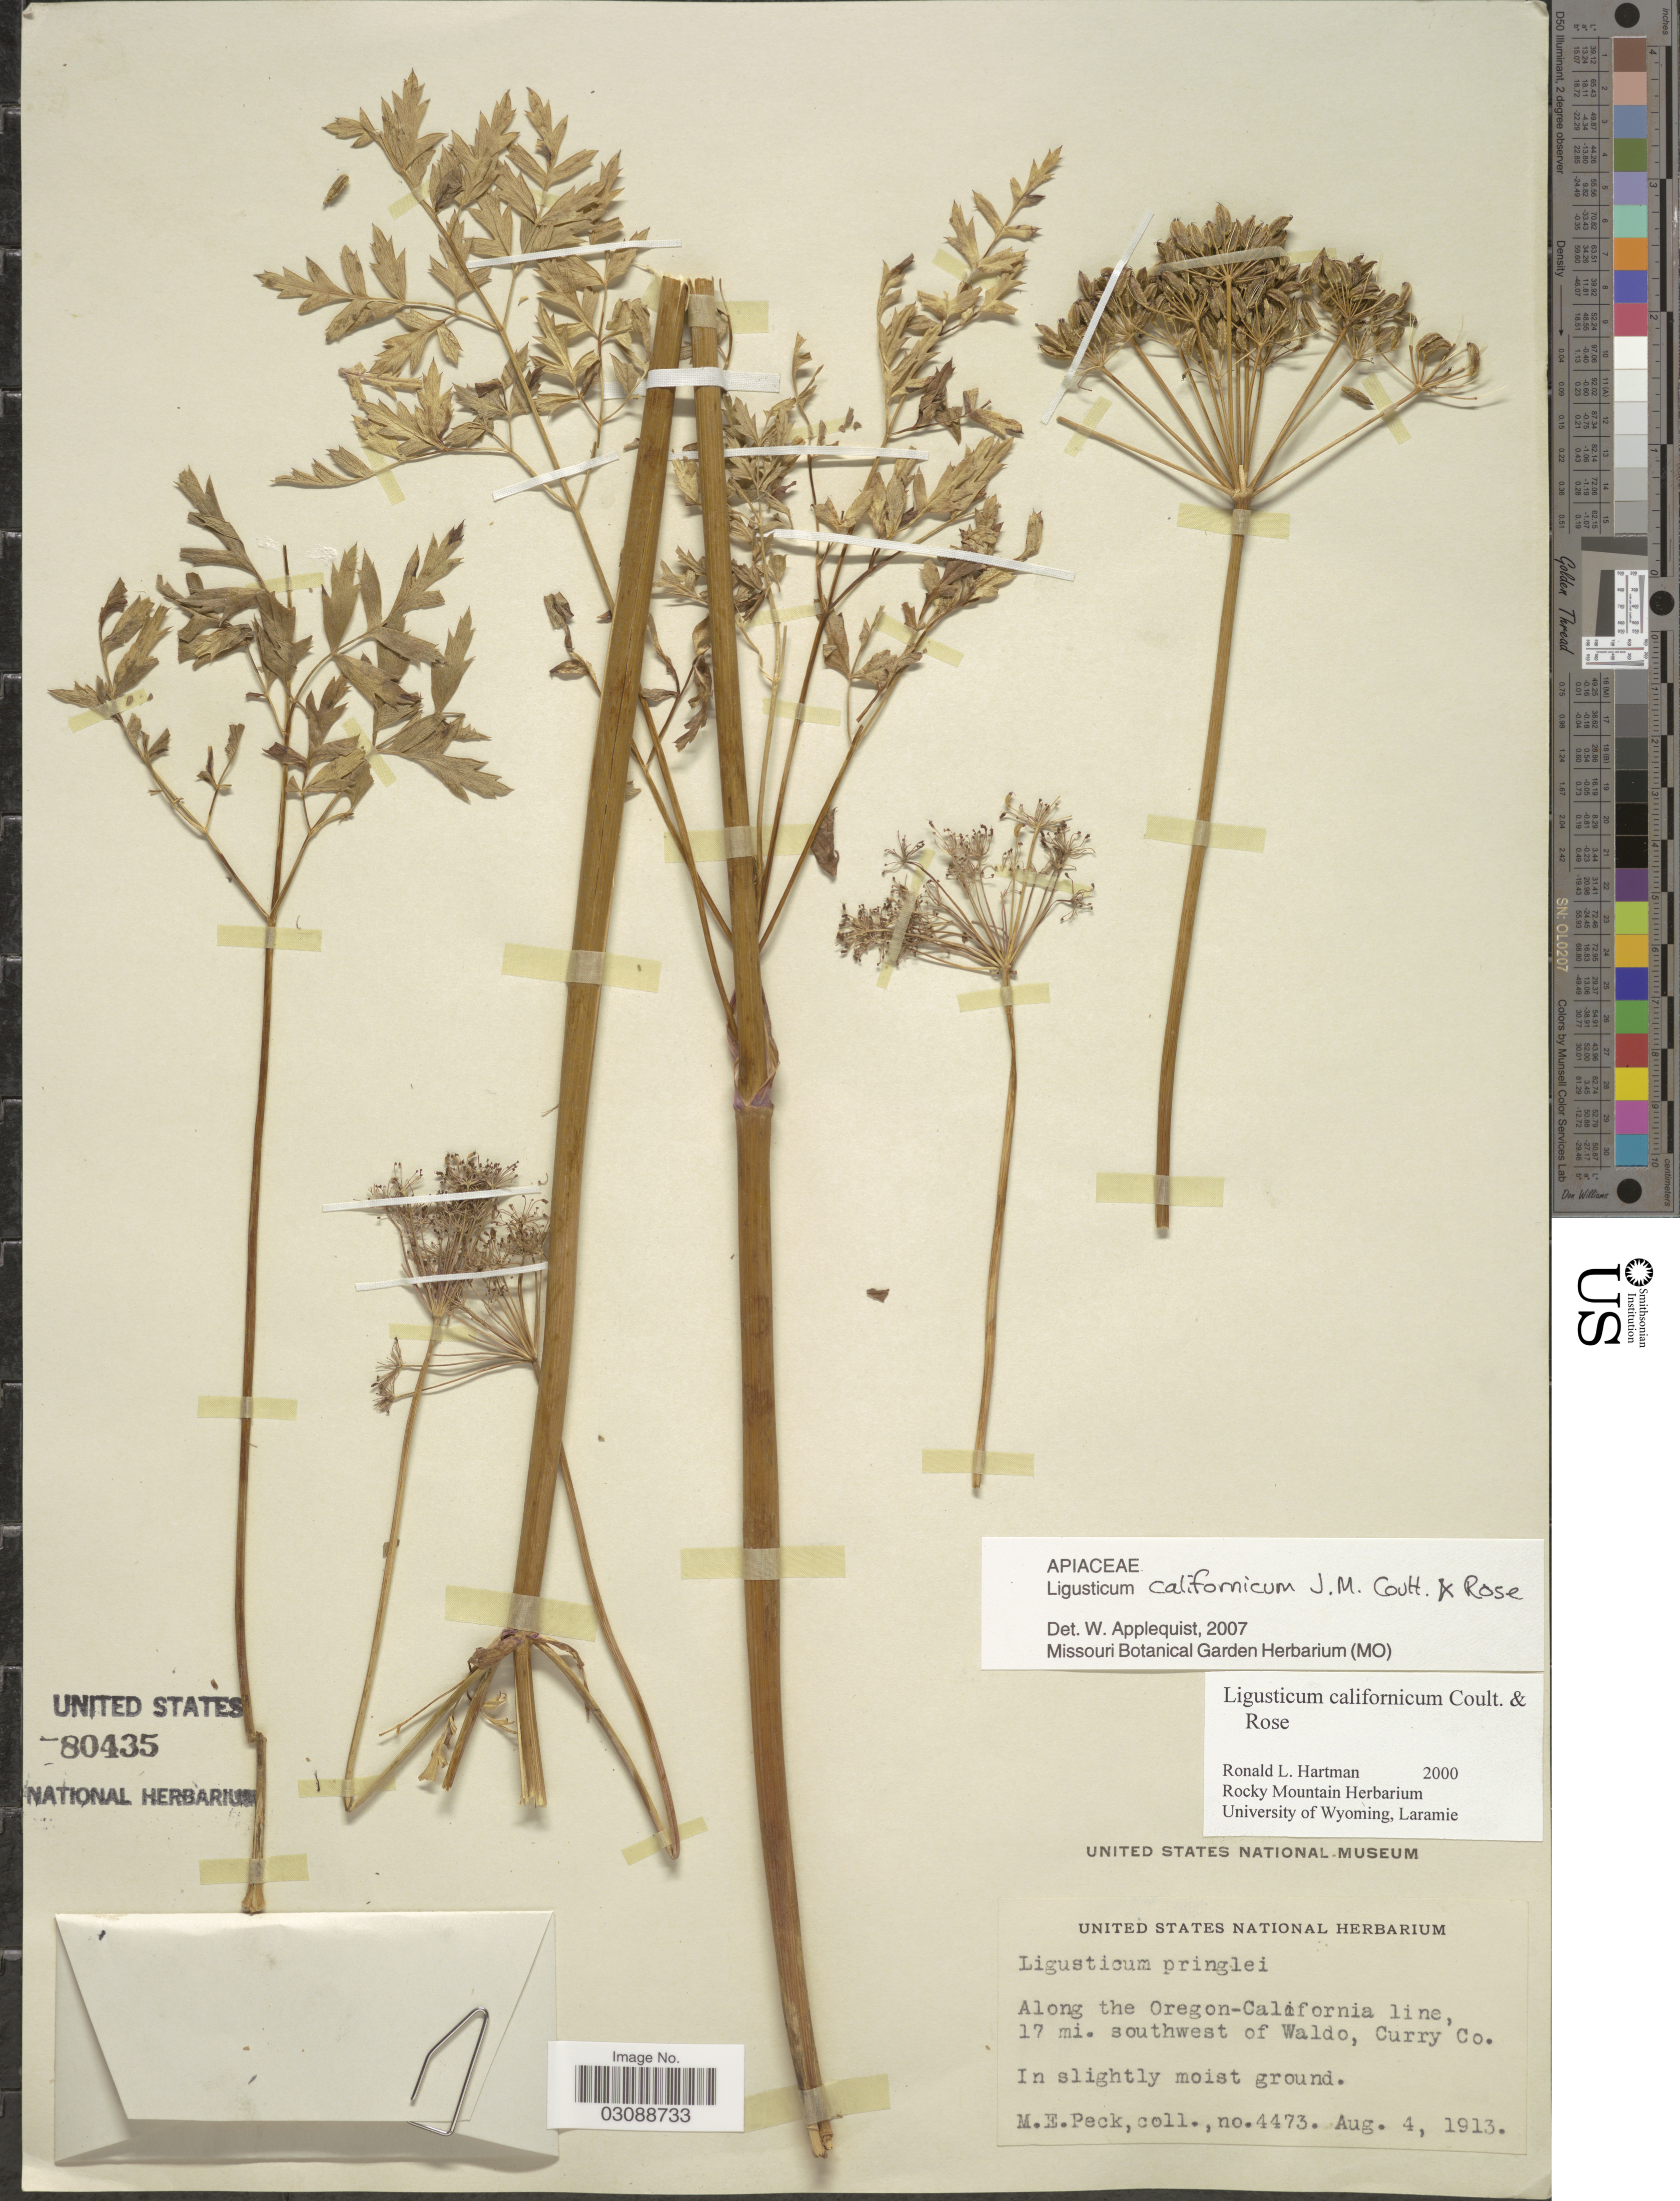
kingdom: Plantae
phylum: Tracheophyta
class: Magnoliopsida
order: Apiales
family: Apiaceae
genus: Ligusticum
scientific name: Ligusticum californicum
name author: J.M. Coult. & Rose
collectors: M. E. Peck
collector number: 4473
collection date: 1913-08-04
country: United States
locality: Along the Oregon-California line, 17 mi. southwest of Waldo, Curry Co.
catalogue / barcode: US 80435